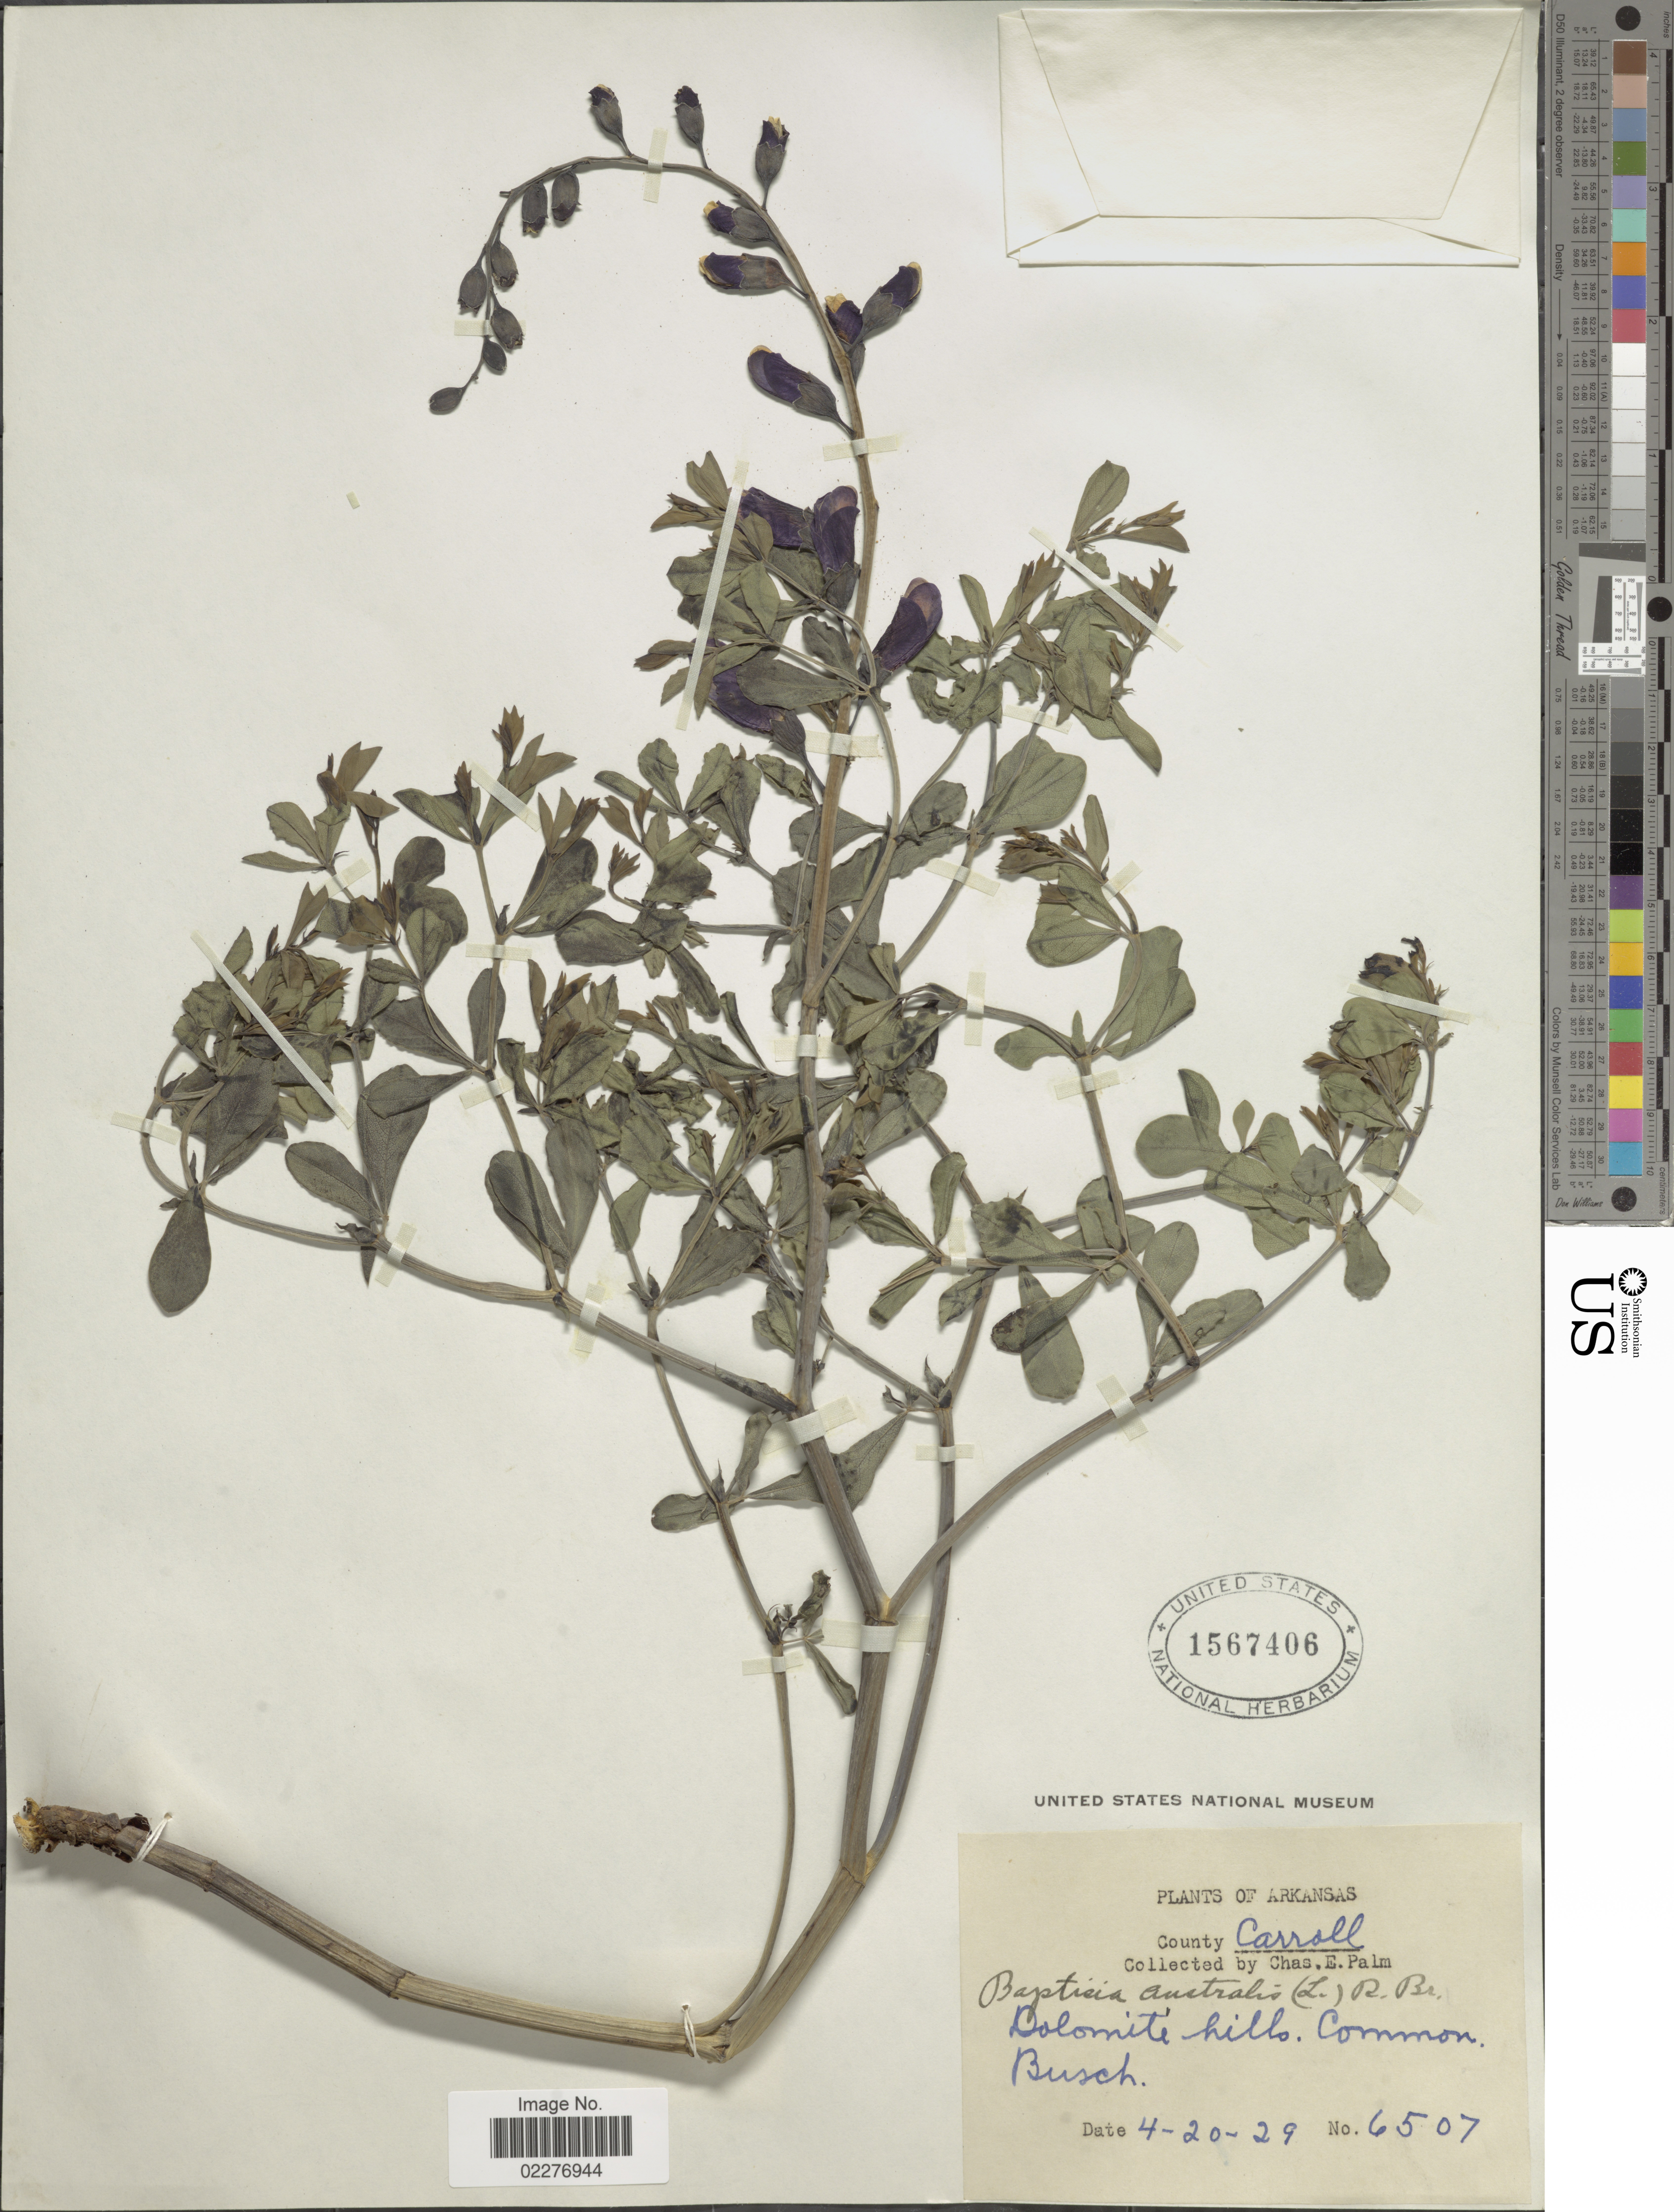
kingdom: Plantae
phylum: Tracheophyta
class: Magnoliopsida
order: Fabales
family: Fabaceae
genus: Baptisia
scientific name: Baptisia minor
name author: Lehm.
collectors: C. Palm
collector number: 6507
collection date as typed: Transcribed d/m/y: 20/4/29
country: United States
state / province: Arkansas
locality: County Carroll, Dolomite hills. Common. Busch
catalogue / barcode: US 1567406